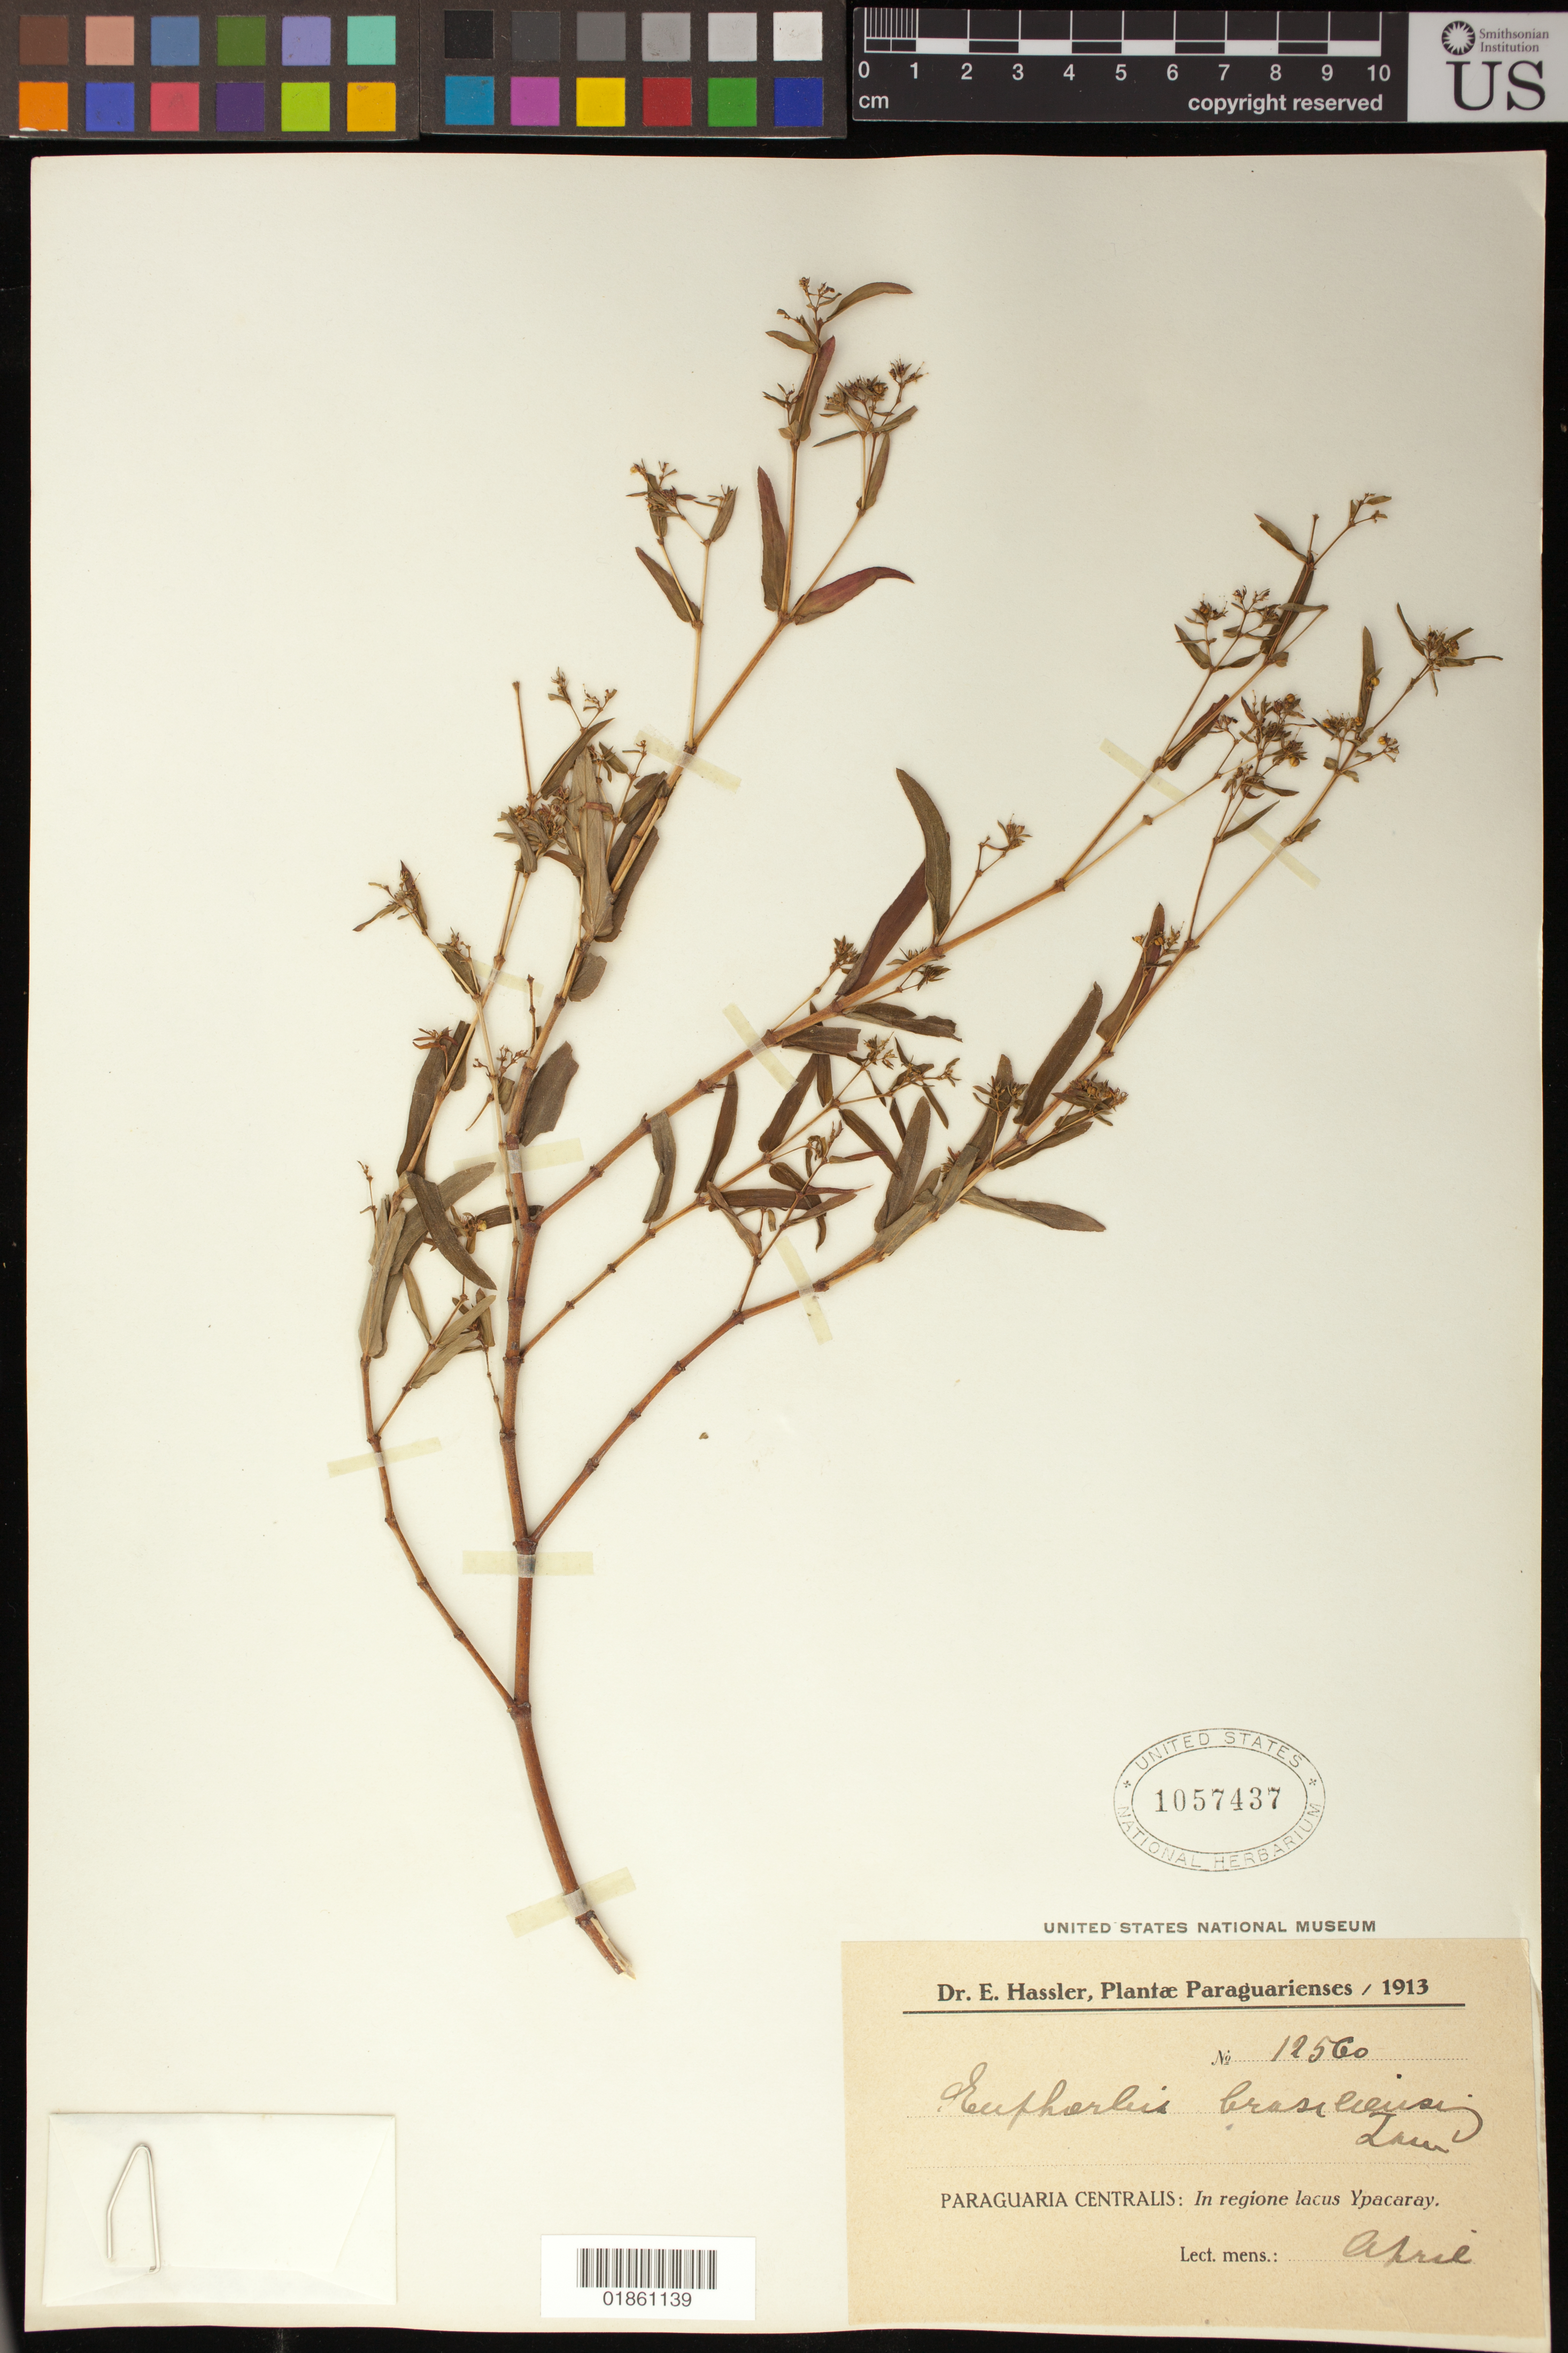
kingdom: Plantae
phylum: Tracheophyta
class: Magnoliopsida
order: Malpighiales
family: Euphorbiaceae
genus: Euphorbia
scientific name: Euphorbia hyssopifolia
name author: L.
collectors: E. Hassler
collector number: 12560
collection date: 1913-04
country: Paraguay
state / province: Central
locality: In regione lacus Ypacaray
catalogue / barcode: US 1057437